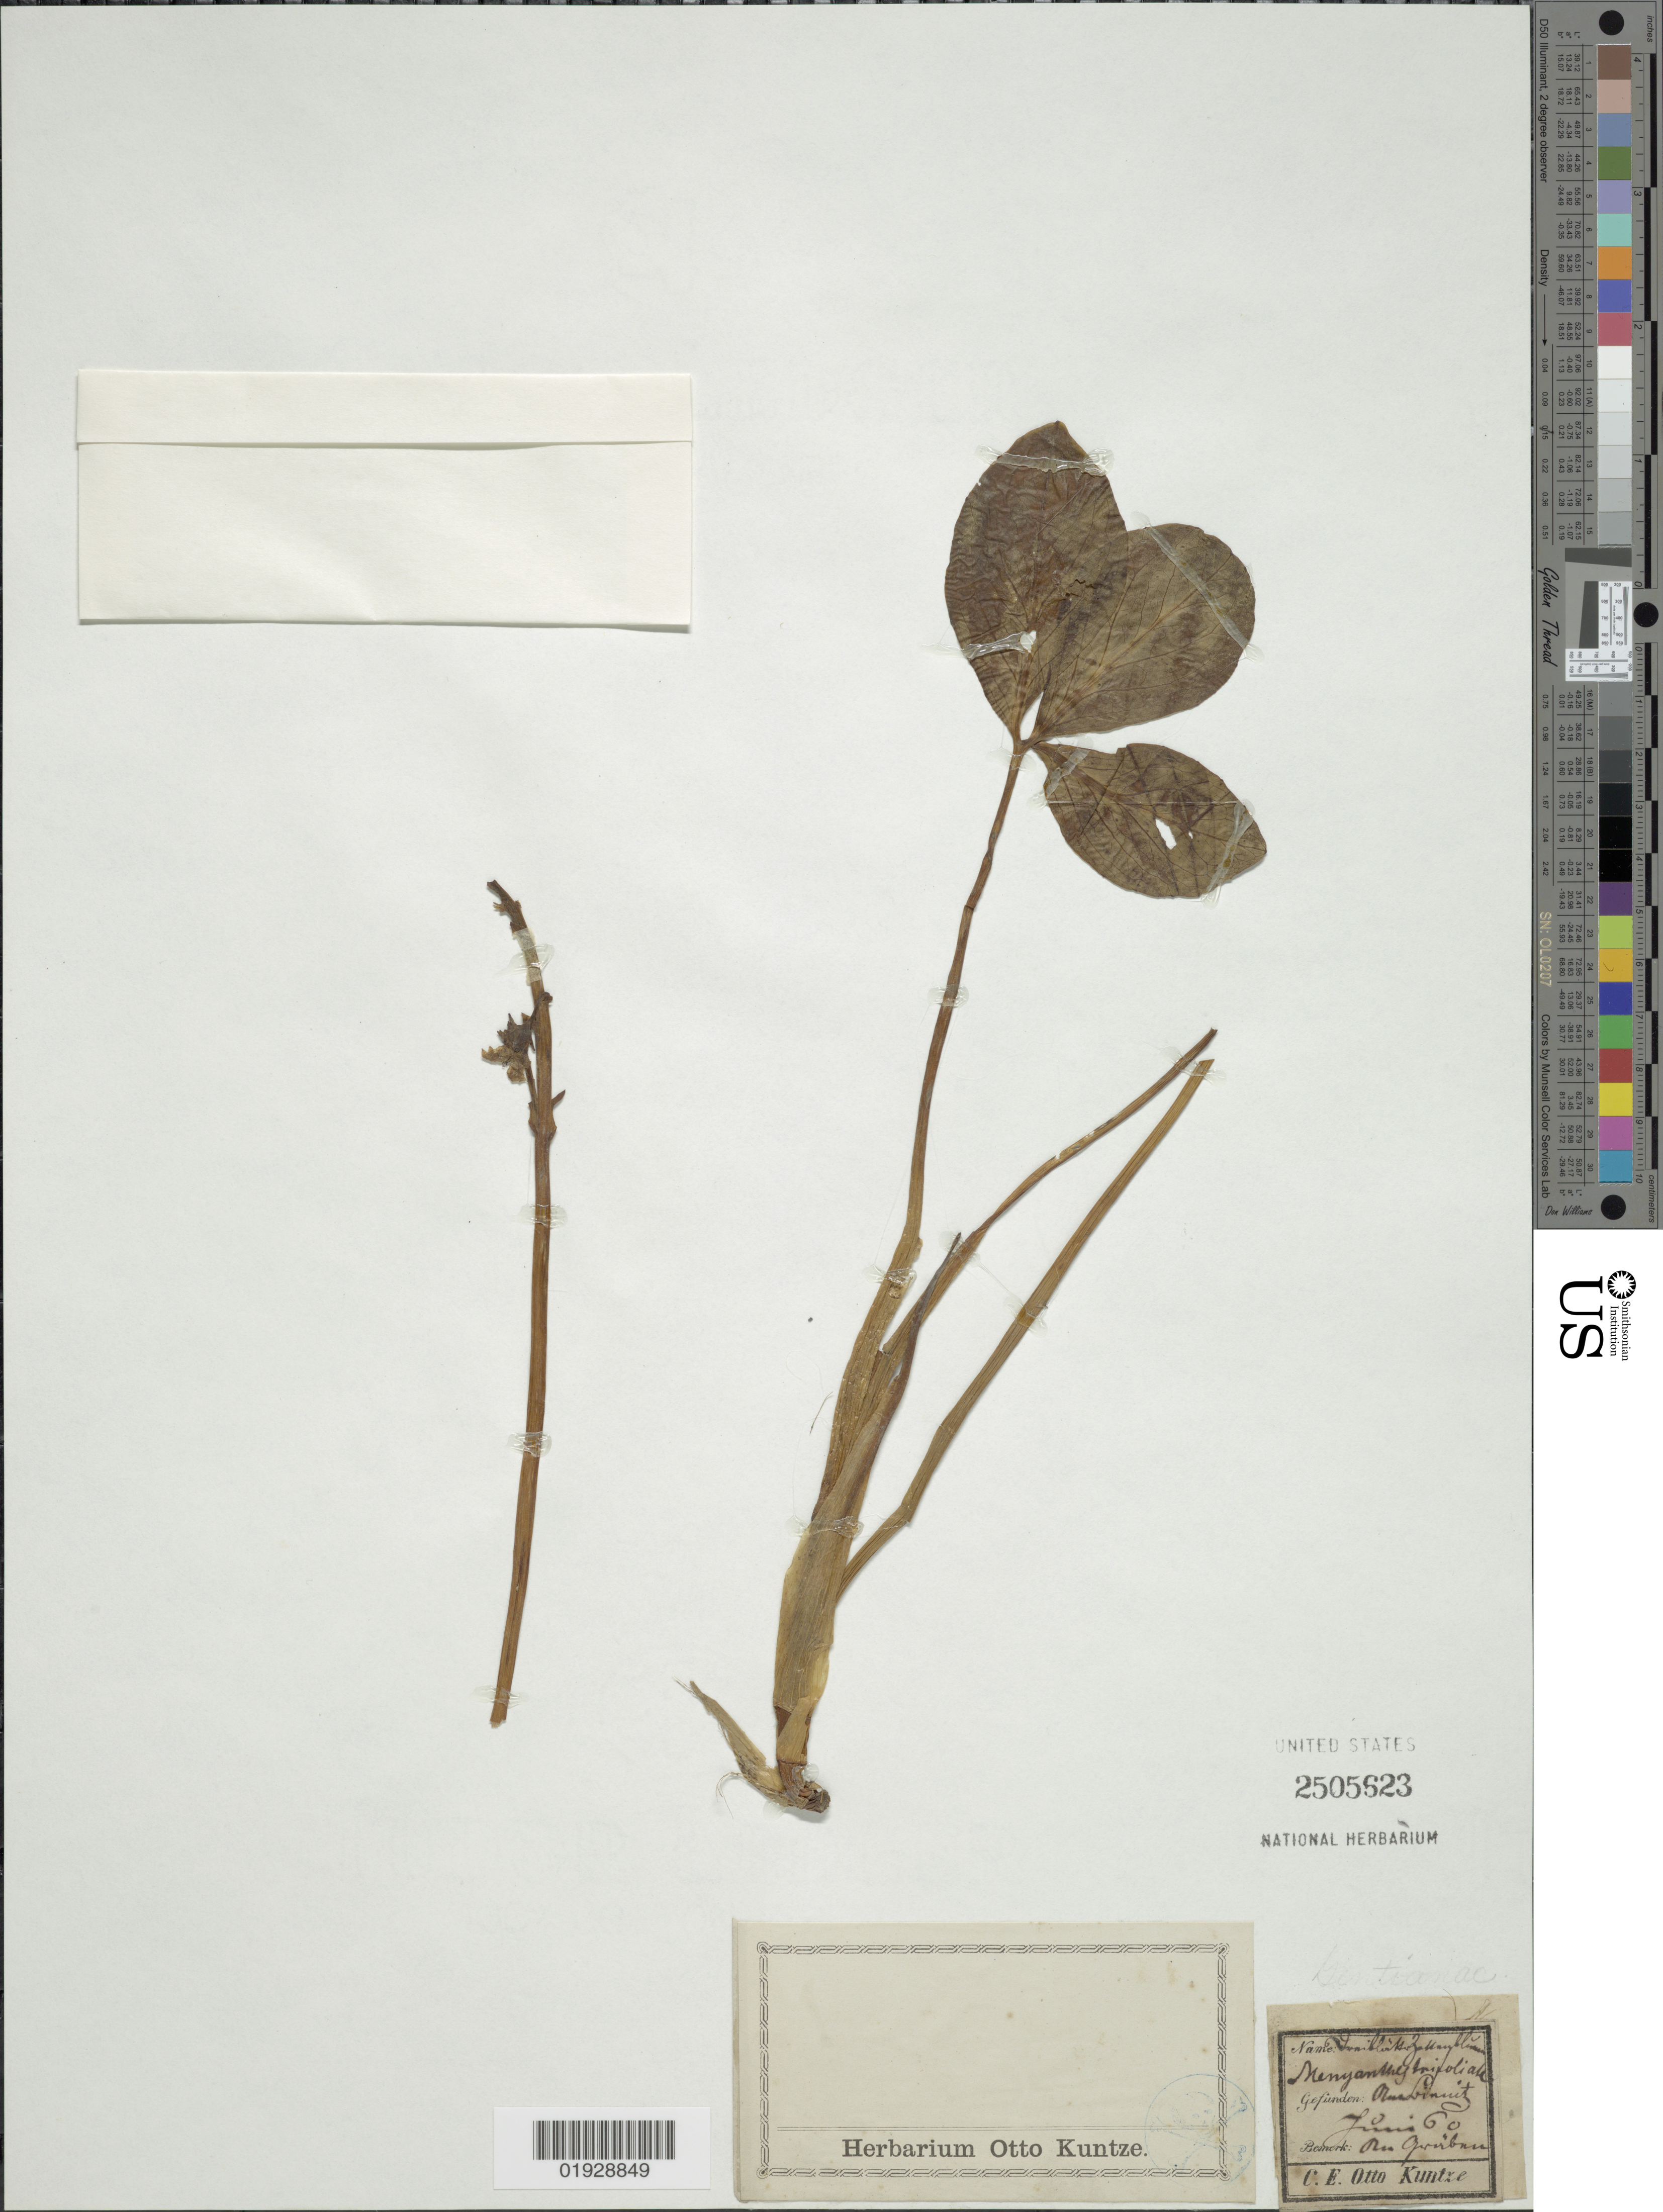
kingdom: Plantae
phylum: Tracheophyta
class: Magnoliopsida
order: Asterales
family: Menyanthaceae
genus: Menyanthes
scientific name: Menyanthes trifoliata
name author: L.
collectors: C.E.O. Kuntze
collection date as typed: Transcribed d/m/y: /6/60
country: Germany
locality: Muslinnitz [interpreted]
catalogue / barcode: US 2505623